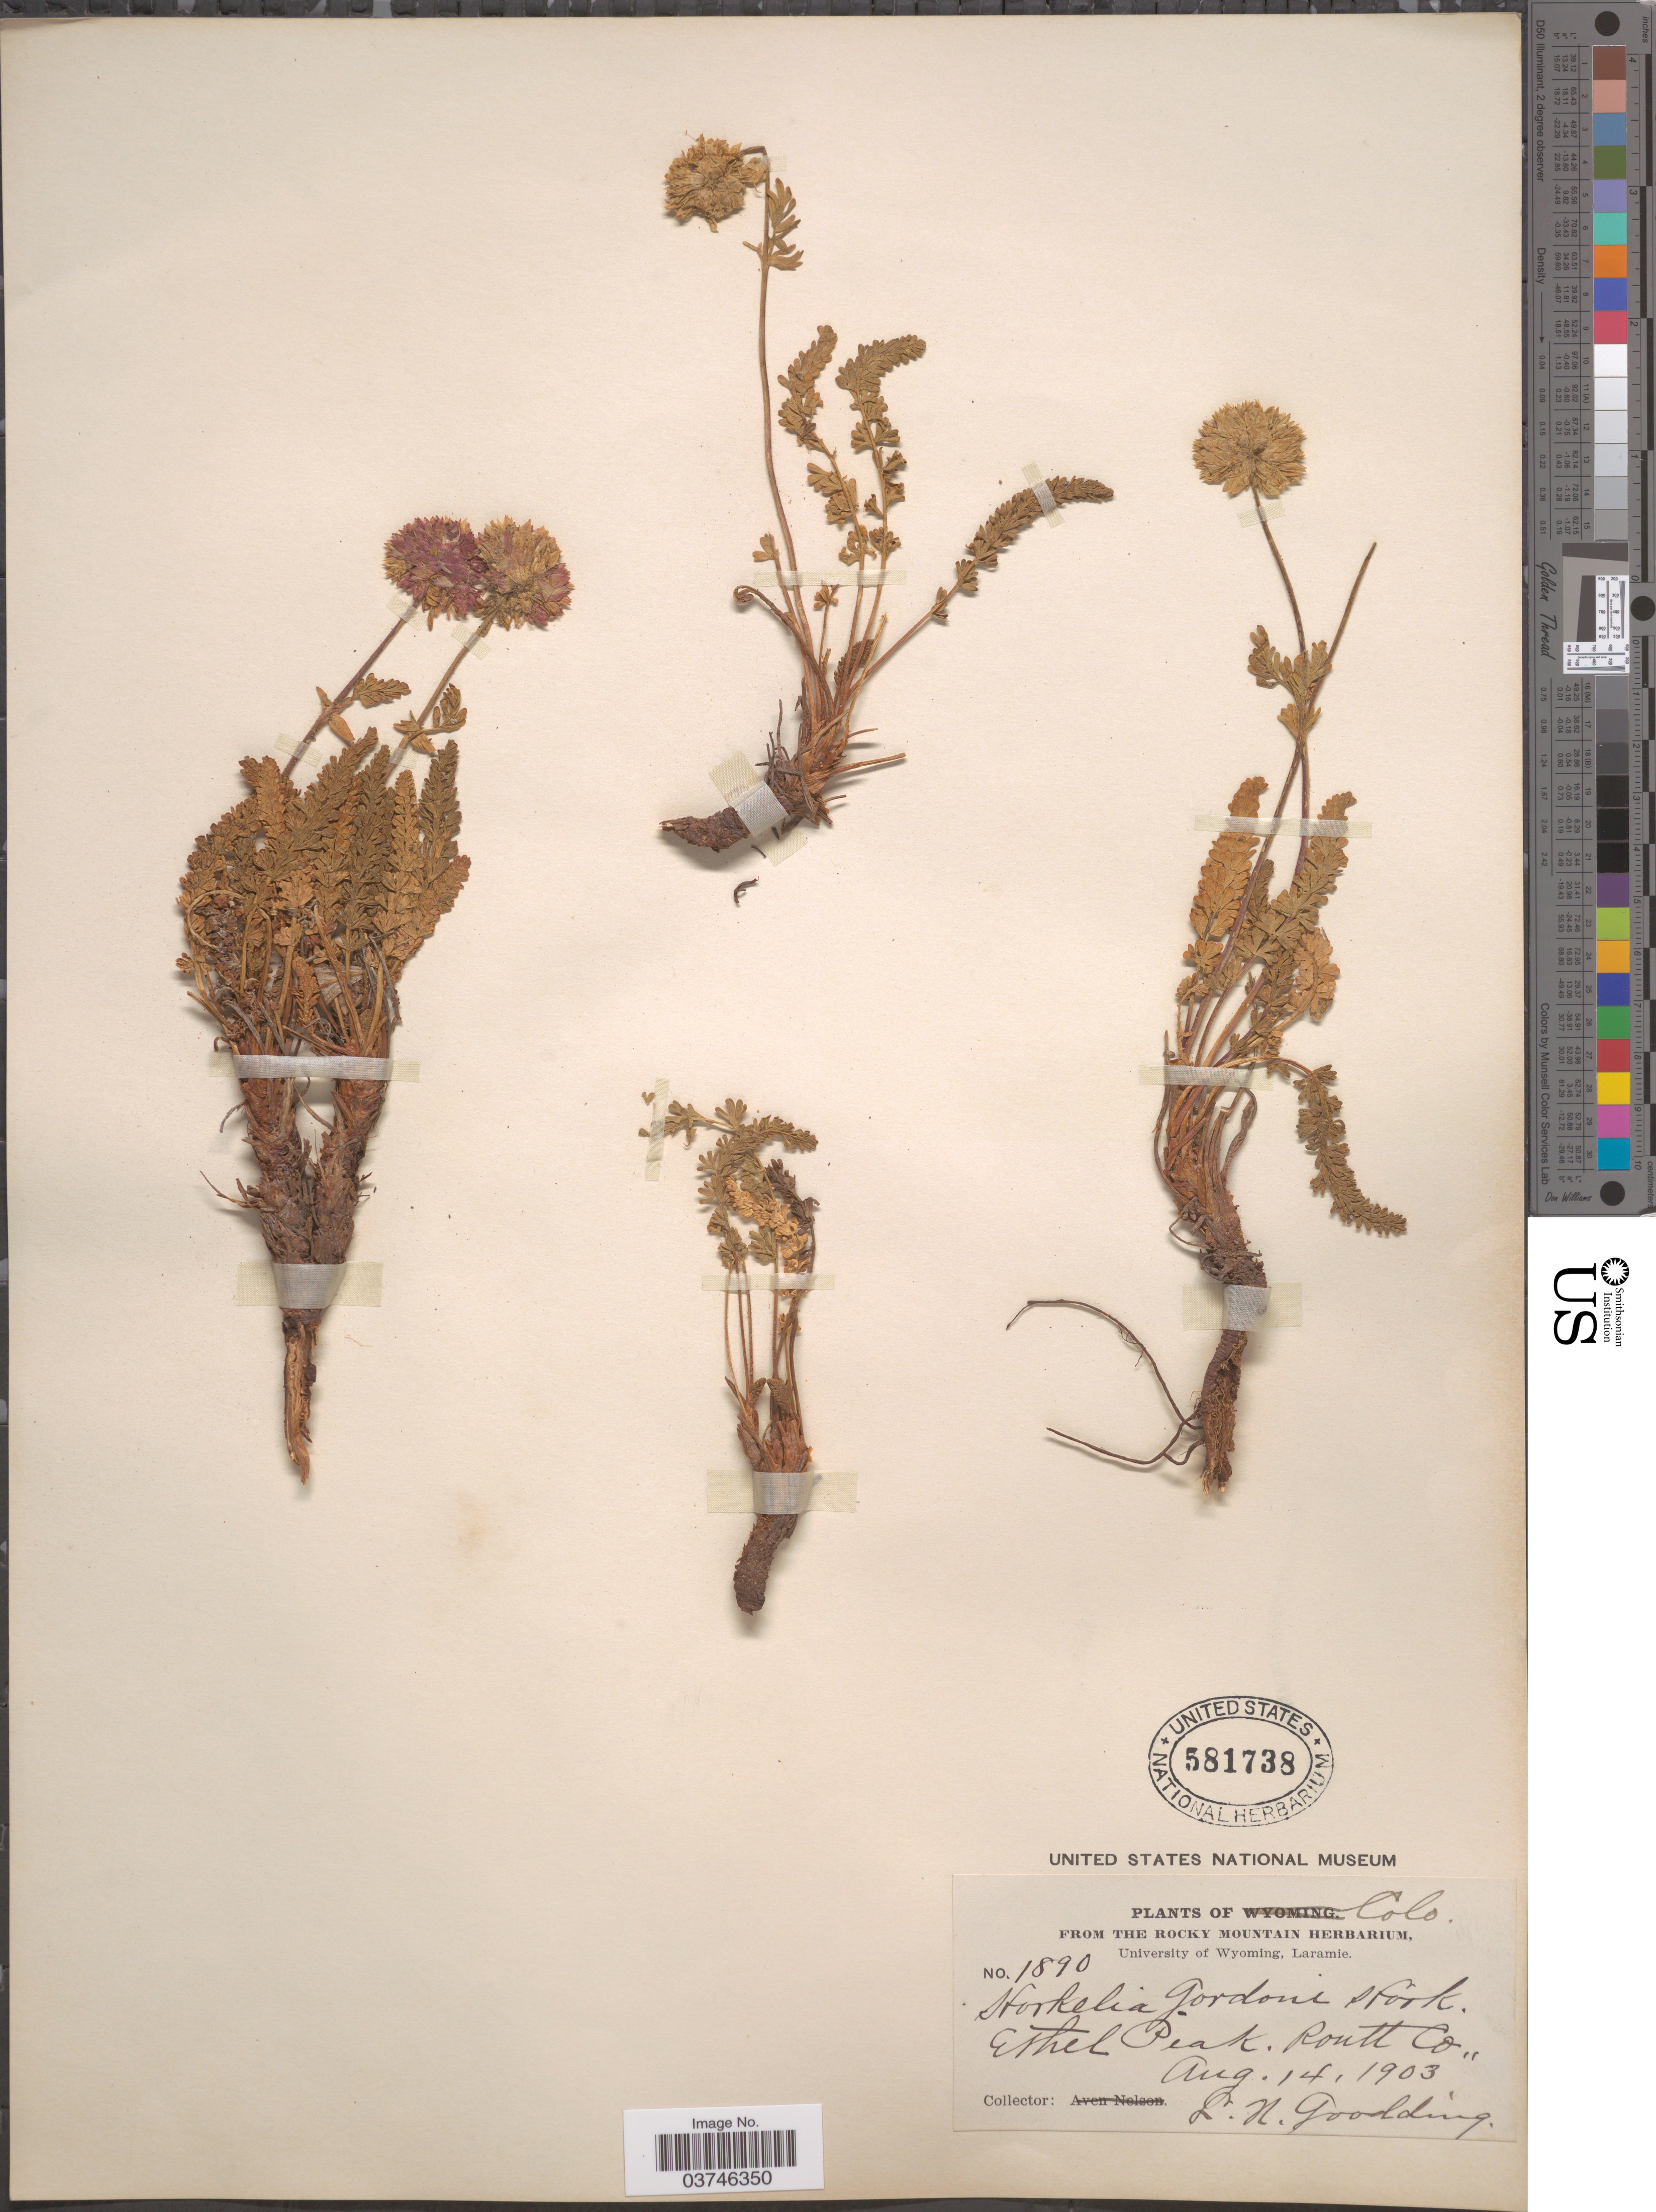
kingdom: Plantae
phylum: Tracheophyta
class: Magnoliopsida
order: Rosales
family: Rosaceae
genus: Potentilla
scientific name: Potentilla gordonii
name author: (Hook.) Greene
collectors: L. N. Goodding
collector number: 1890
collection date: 1903-08-14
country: United States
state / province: Colorado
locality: Ethel Peak. Routh Co.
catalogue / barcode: US 581738